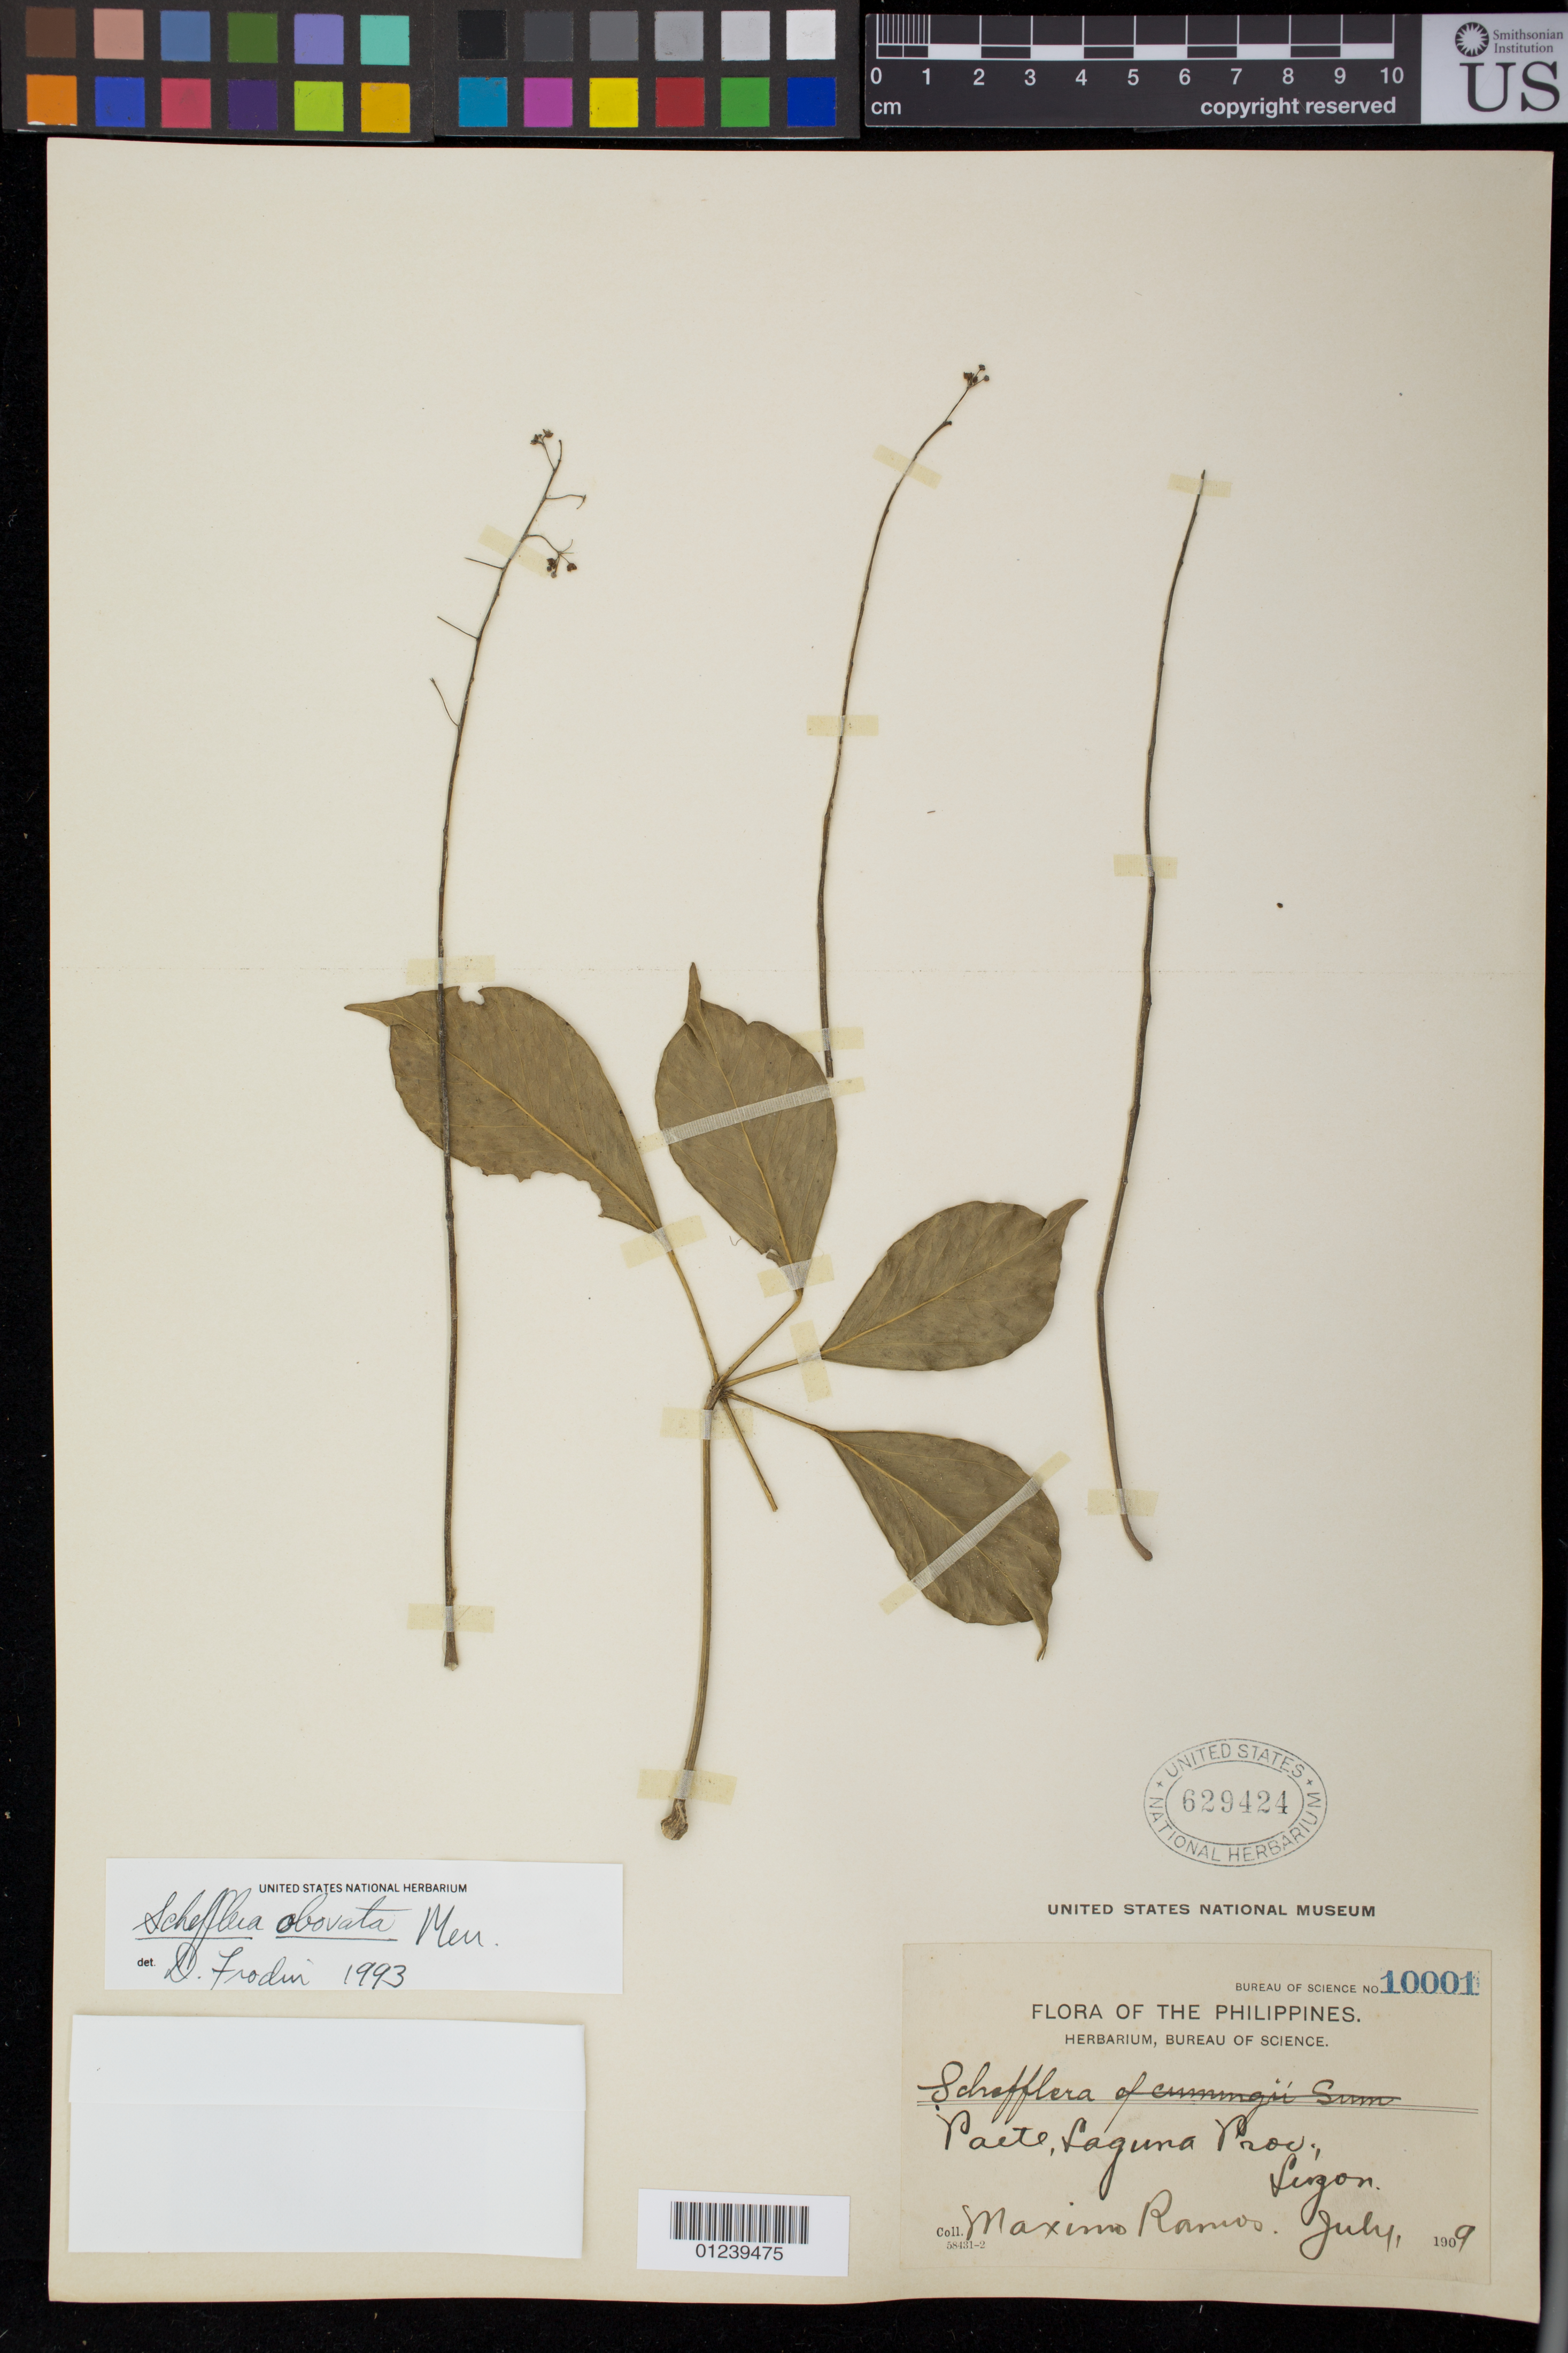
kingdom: Plantae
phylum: Tracheophyta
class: Magnoliopsida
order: Apiales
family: Araliaceae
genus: Schefflera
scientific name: Schefflera obovata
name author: Merr.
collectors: M. Ramos & M. Ramos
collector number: Bur. Sci. 10001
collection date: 1909-07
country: Philippines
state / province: Calabarzon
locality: Paete, Laguna Prov., Luzon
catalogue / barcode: US 629424